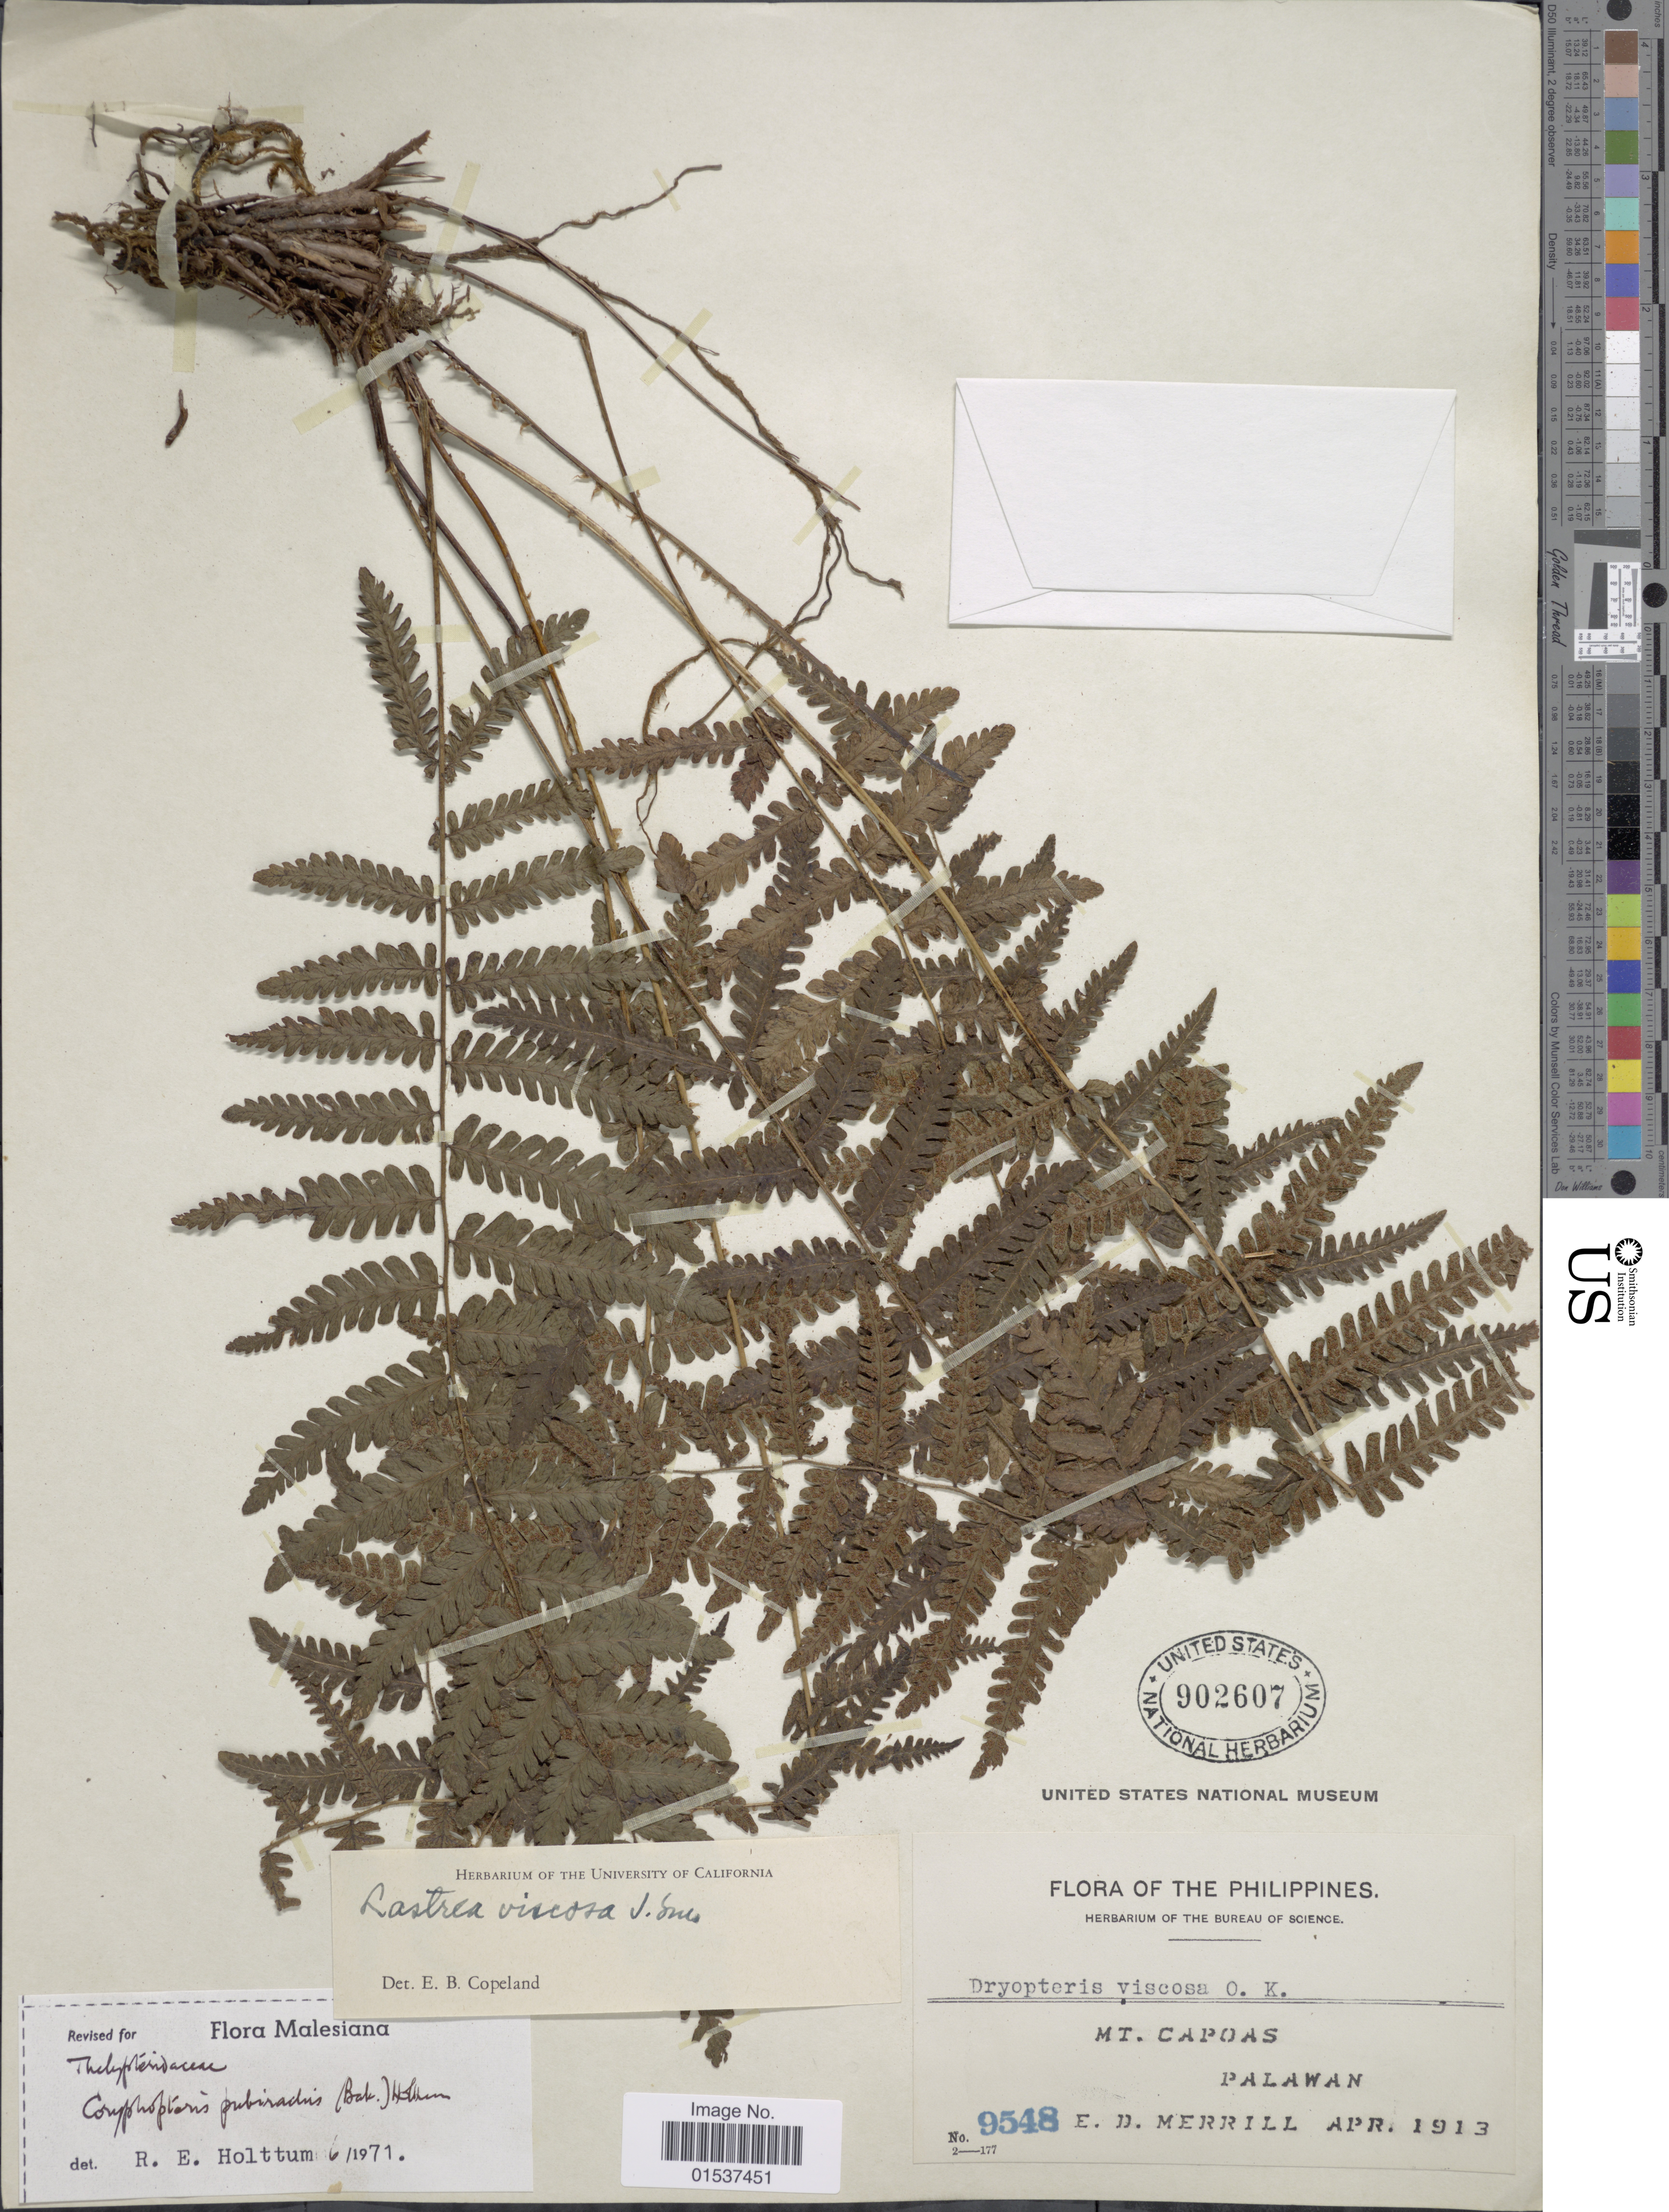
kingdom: Plantae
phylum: Tracheophyta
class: Polypodiopsida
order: Polypodiales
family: Thelypteridaceae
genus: Coryphopteris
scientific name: Coryphopteris pubirachis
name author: (Baker) Holttum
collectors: E. D. Merrill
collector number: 9548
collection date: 1913-04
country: Philippines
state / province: Mimaropa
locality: Mt. Capoas, Palawan.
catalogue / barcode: US 902607